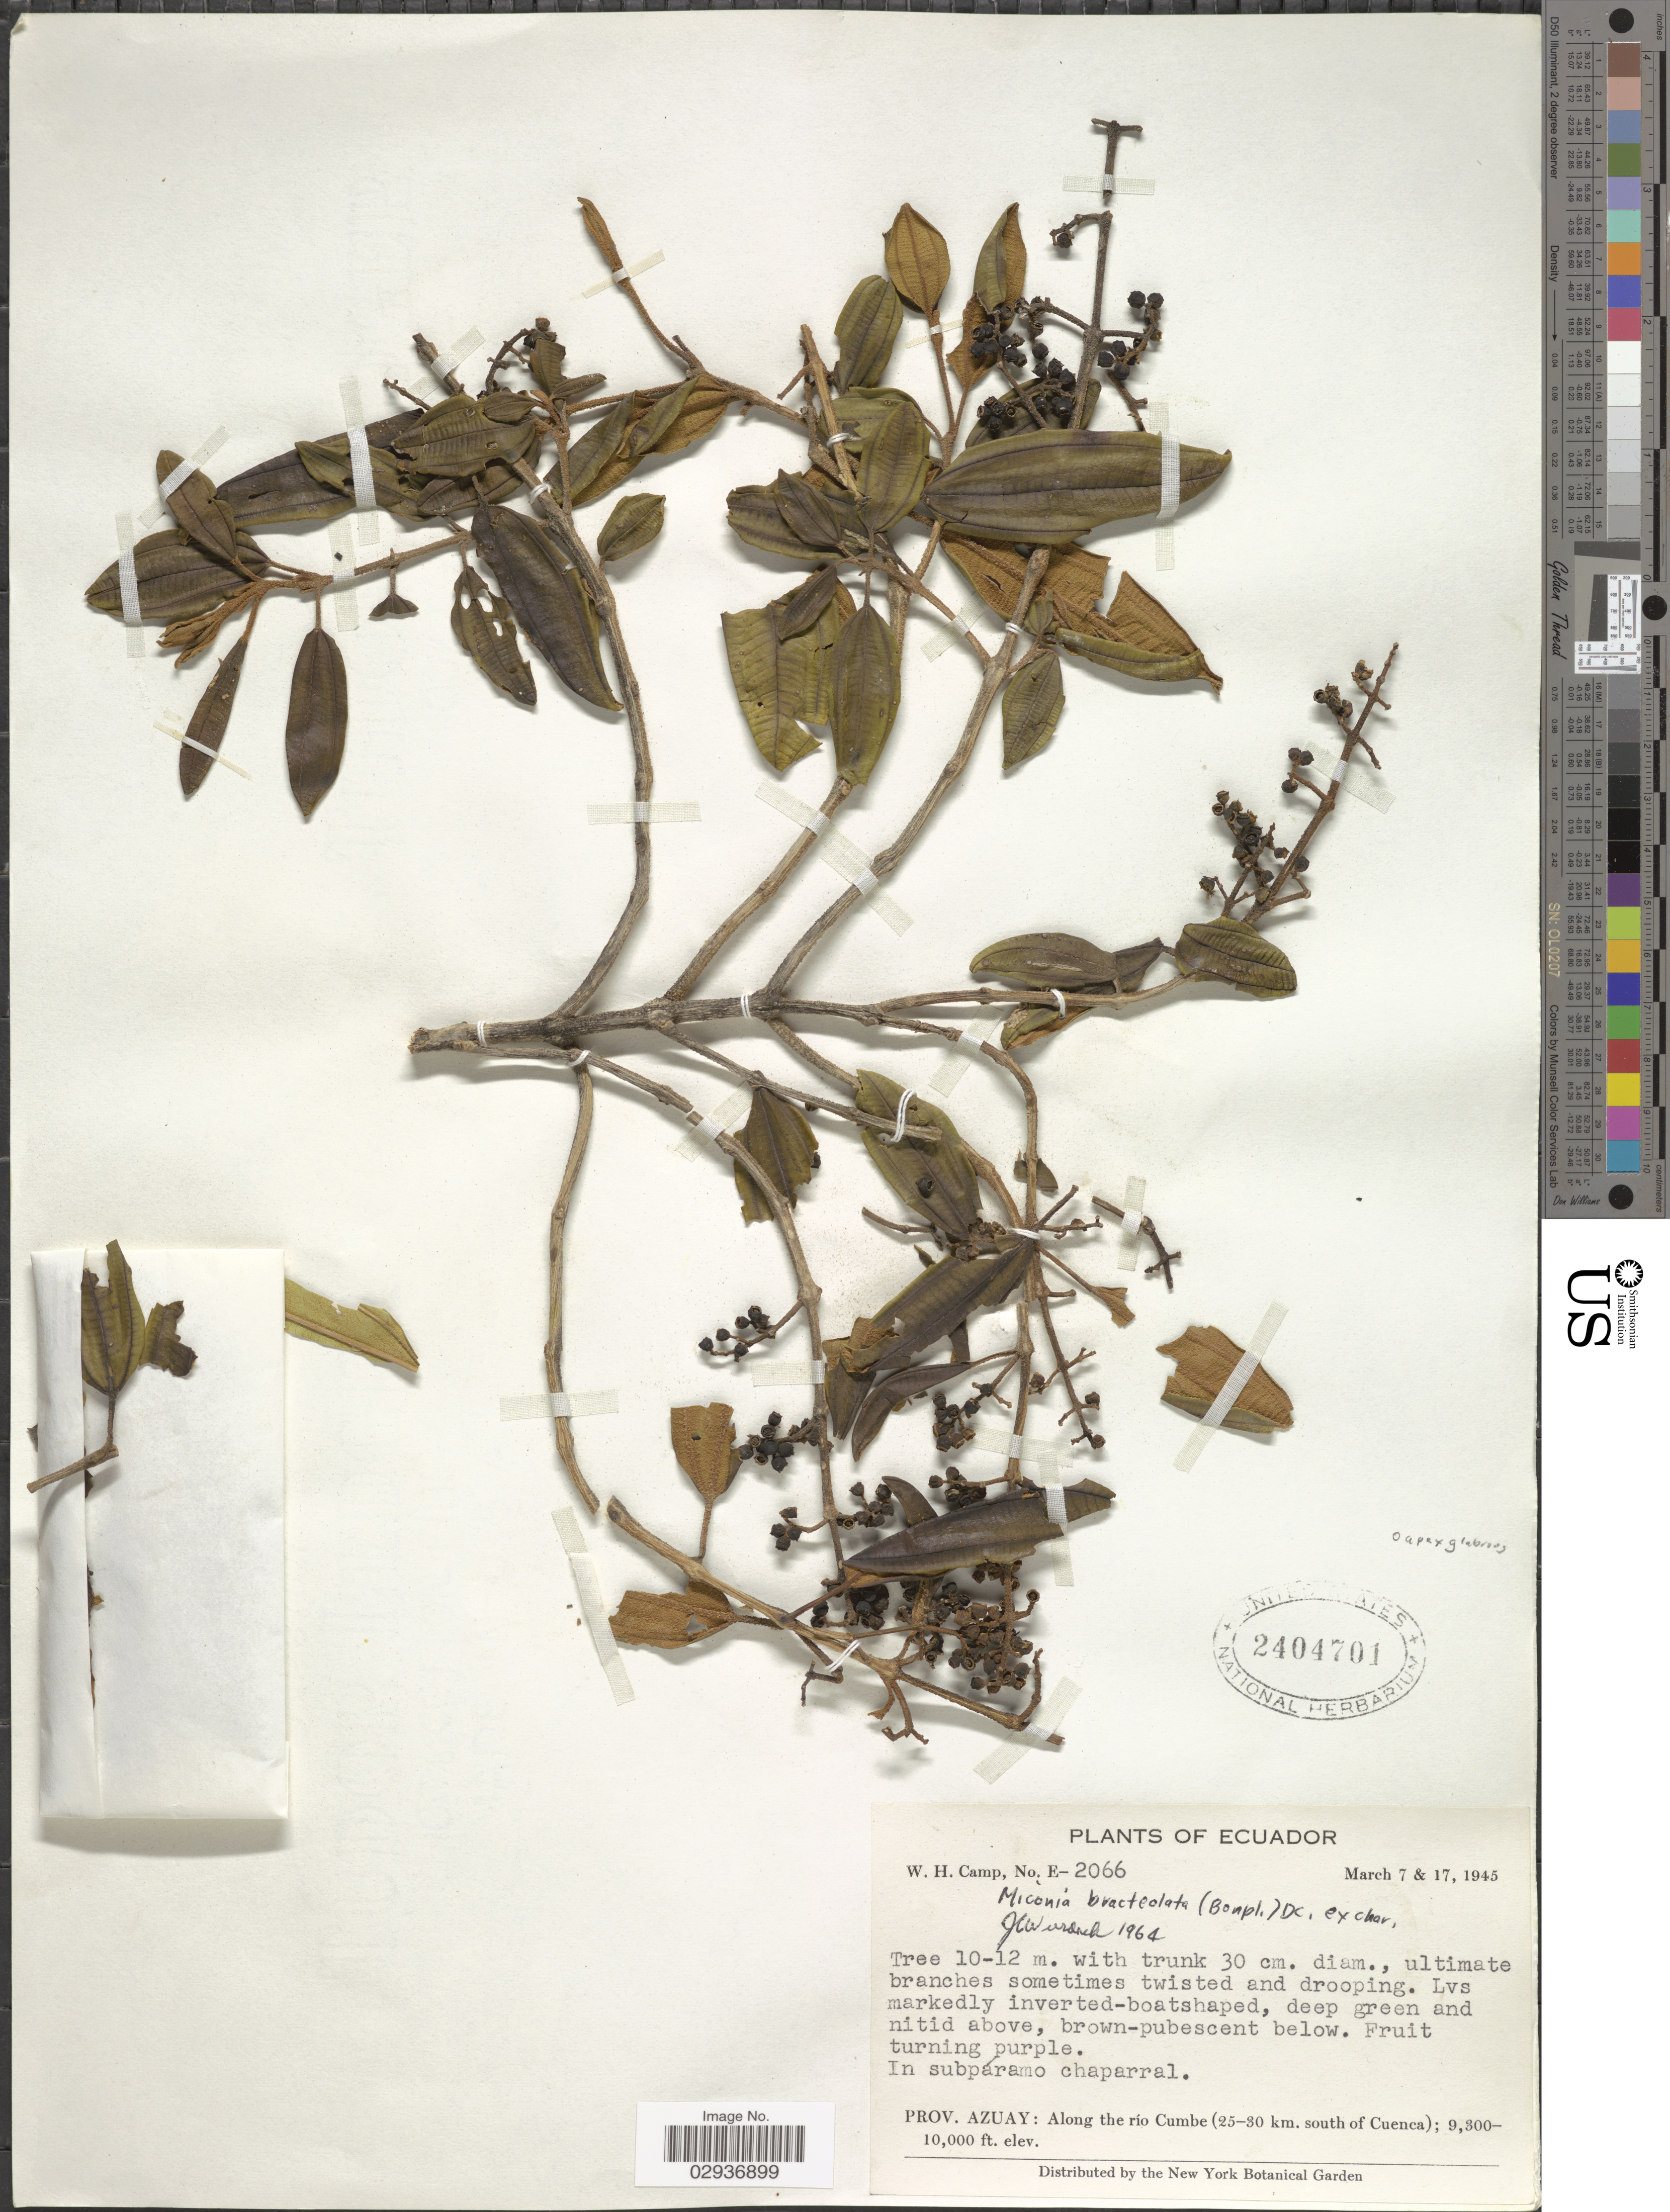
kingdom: Plantae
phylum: Tracheophyta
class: Magnoliopsida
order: Myrtales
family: Melastomataceae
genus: Miconia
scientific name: Miconia bracteolata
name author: (Bonpl.) DC.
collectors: W. H. Camp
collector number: E-2066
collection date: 1945-03-07/1945-03-17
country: Ecuador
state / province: Azuay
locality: Along the río Cumbe (25-30 km. south of Cuenca).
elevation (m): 2835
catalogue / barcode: US 2404701